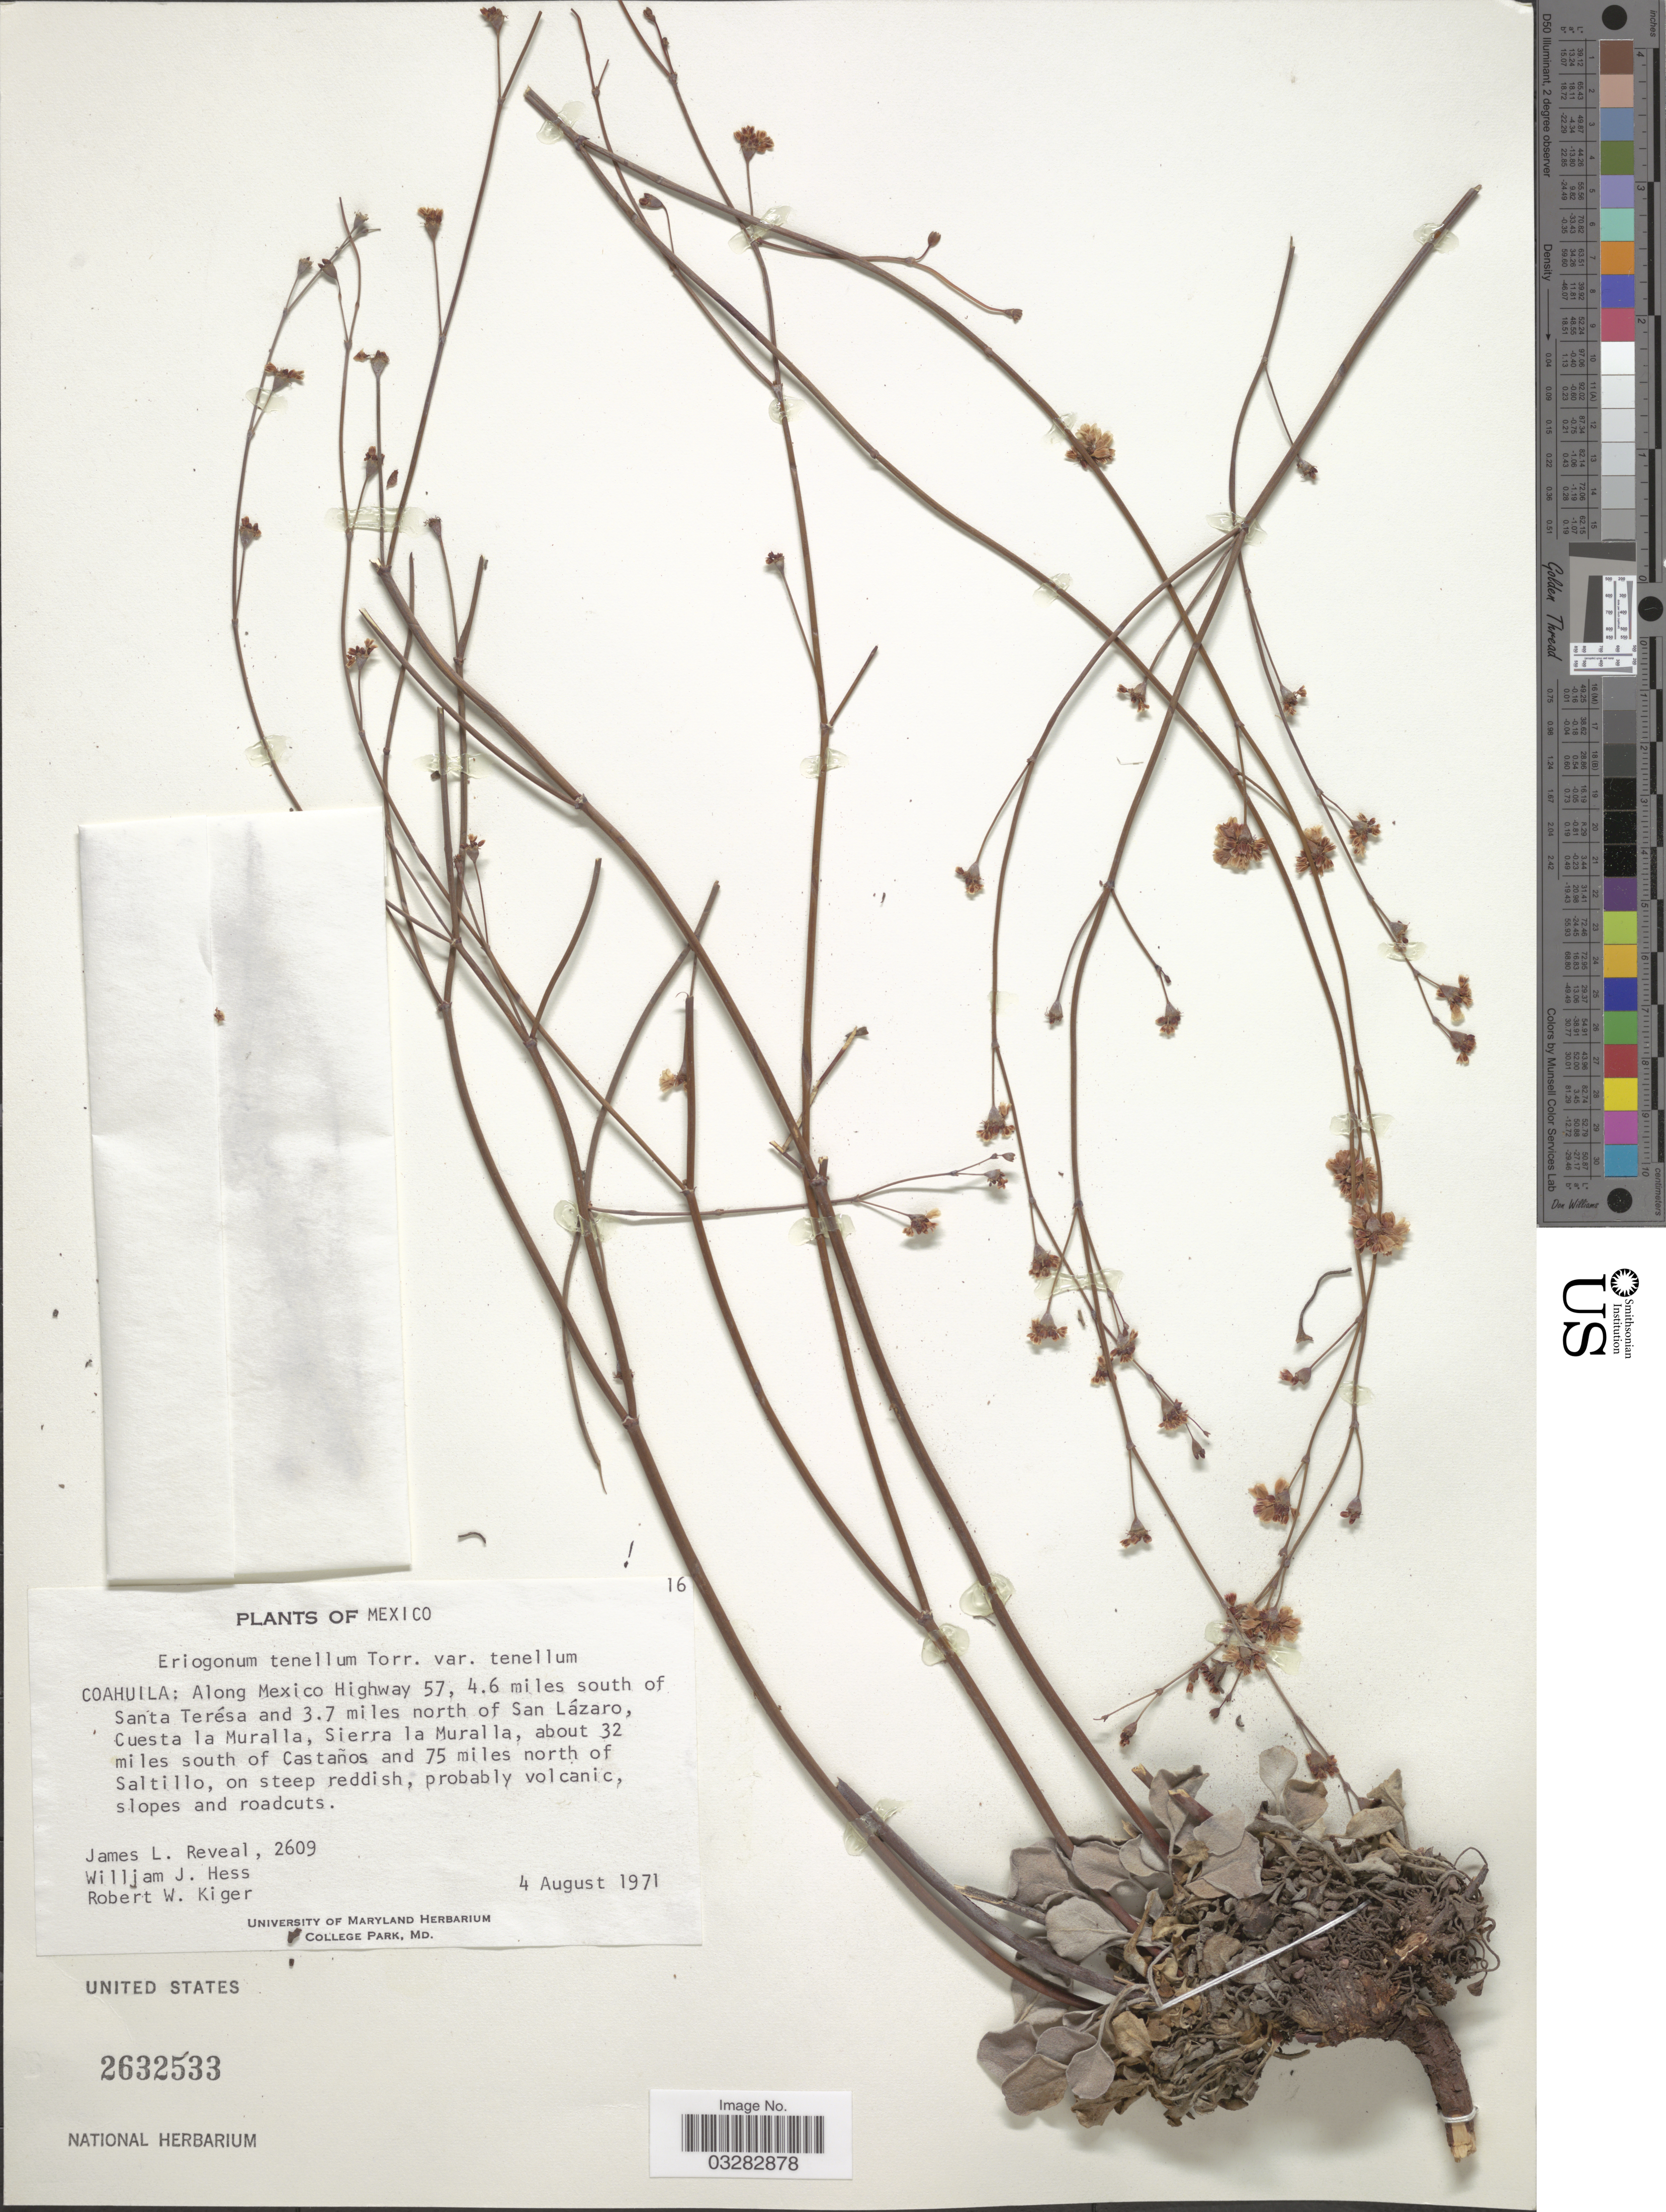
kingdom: Plantae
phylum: Tracheophyta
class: Magnoliopsida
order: Caryophyllales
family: Polygonaceae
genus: Eriogonum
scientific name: Eriogonum tenellum var. tenellum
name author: Torr.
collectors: J. L. Reveal, W. Hess & R. Kiger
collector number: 2609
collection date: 1971-08-04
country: Mexico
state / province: Coahuila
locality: Along Mexico Highway 57, 4.6 miles south of Santa Terésa and 3.7 miles north of San Lázaro, Cuesta la Muralla, Sierra la Muralla, about 32 miles south of Castaños and 75 miles north of Saltillo.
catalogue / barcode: US 2632533